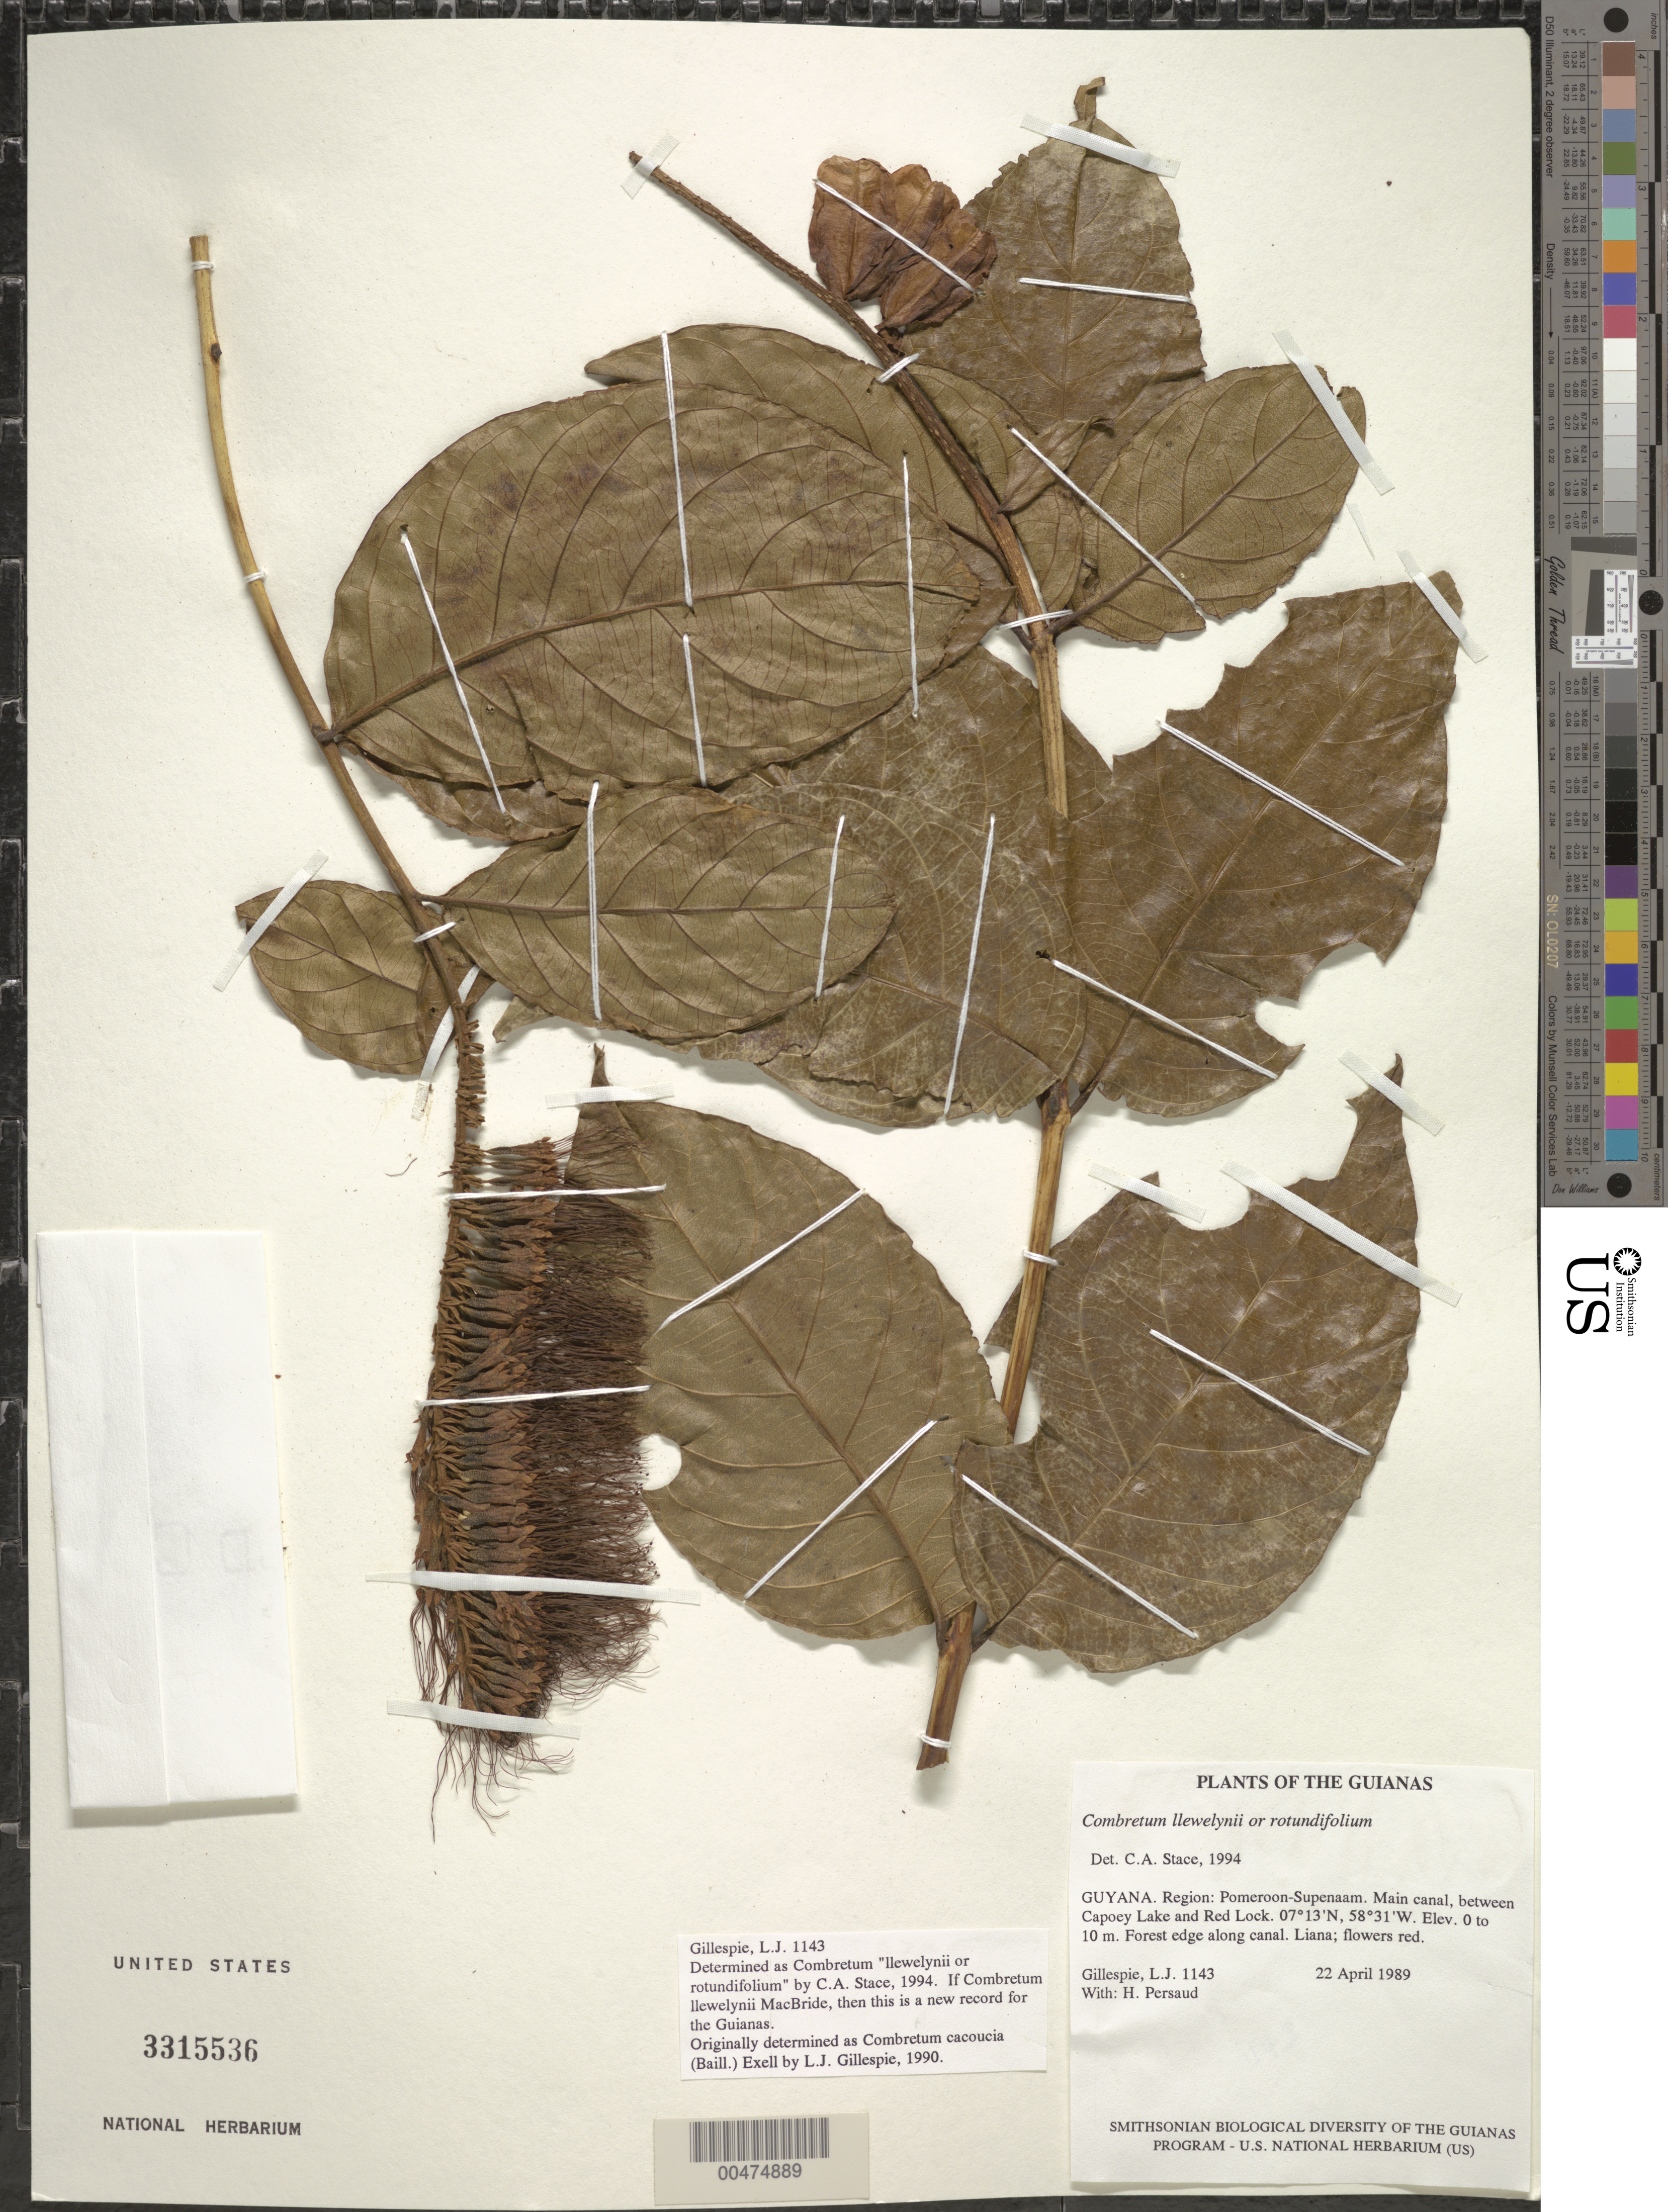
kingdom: Plantae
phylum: Tracheophyta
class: Magnoliopsida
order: Myrtales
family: Combretaceae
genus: Combretum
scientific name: Combretum rotundifolium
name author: Rich.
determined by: Stace, C. A.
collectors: L. J. Gillespie & H. Persaud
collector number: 1143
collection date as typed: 22 April 1989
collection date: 1989-04-22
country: Guyana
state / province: Pomeroon-Supenaam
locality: Main canal, between Capoey Lake and Red Lock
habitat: Forest edge along canal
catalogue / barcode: US 3315536